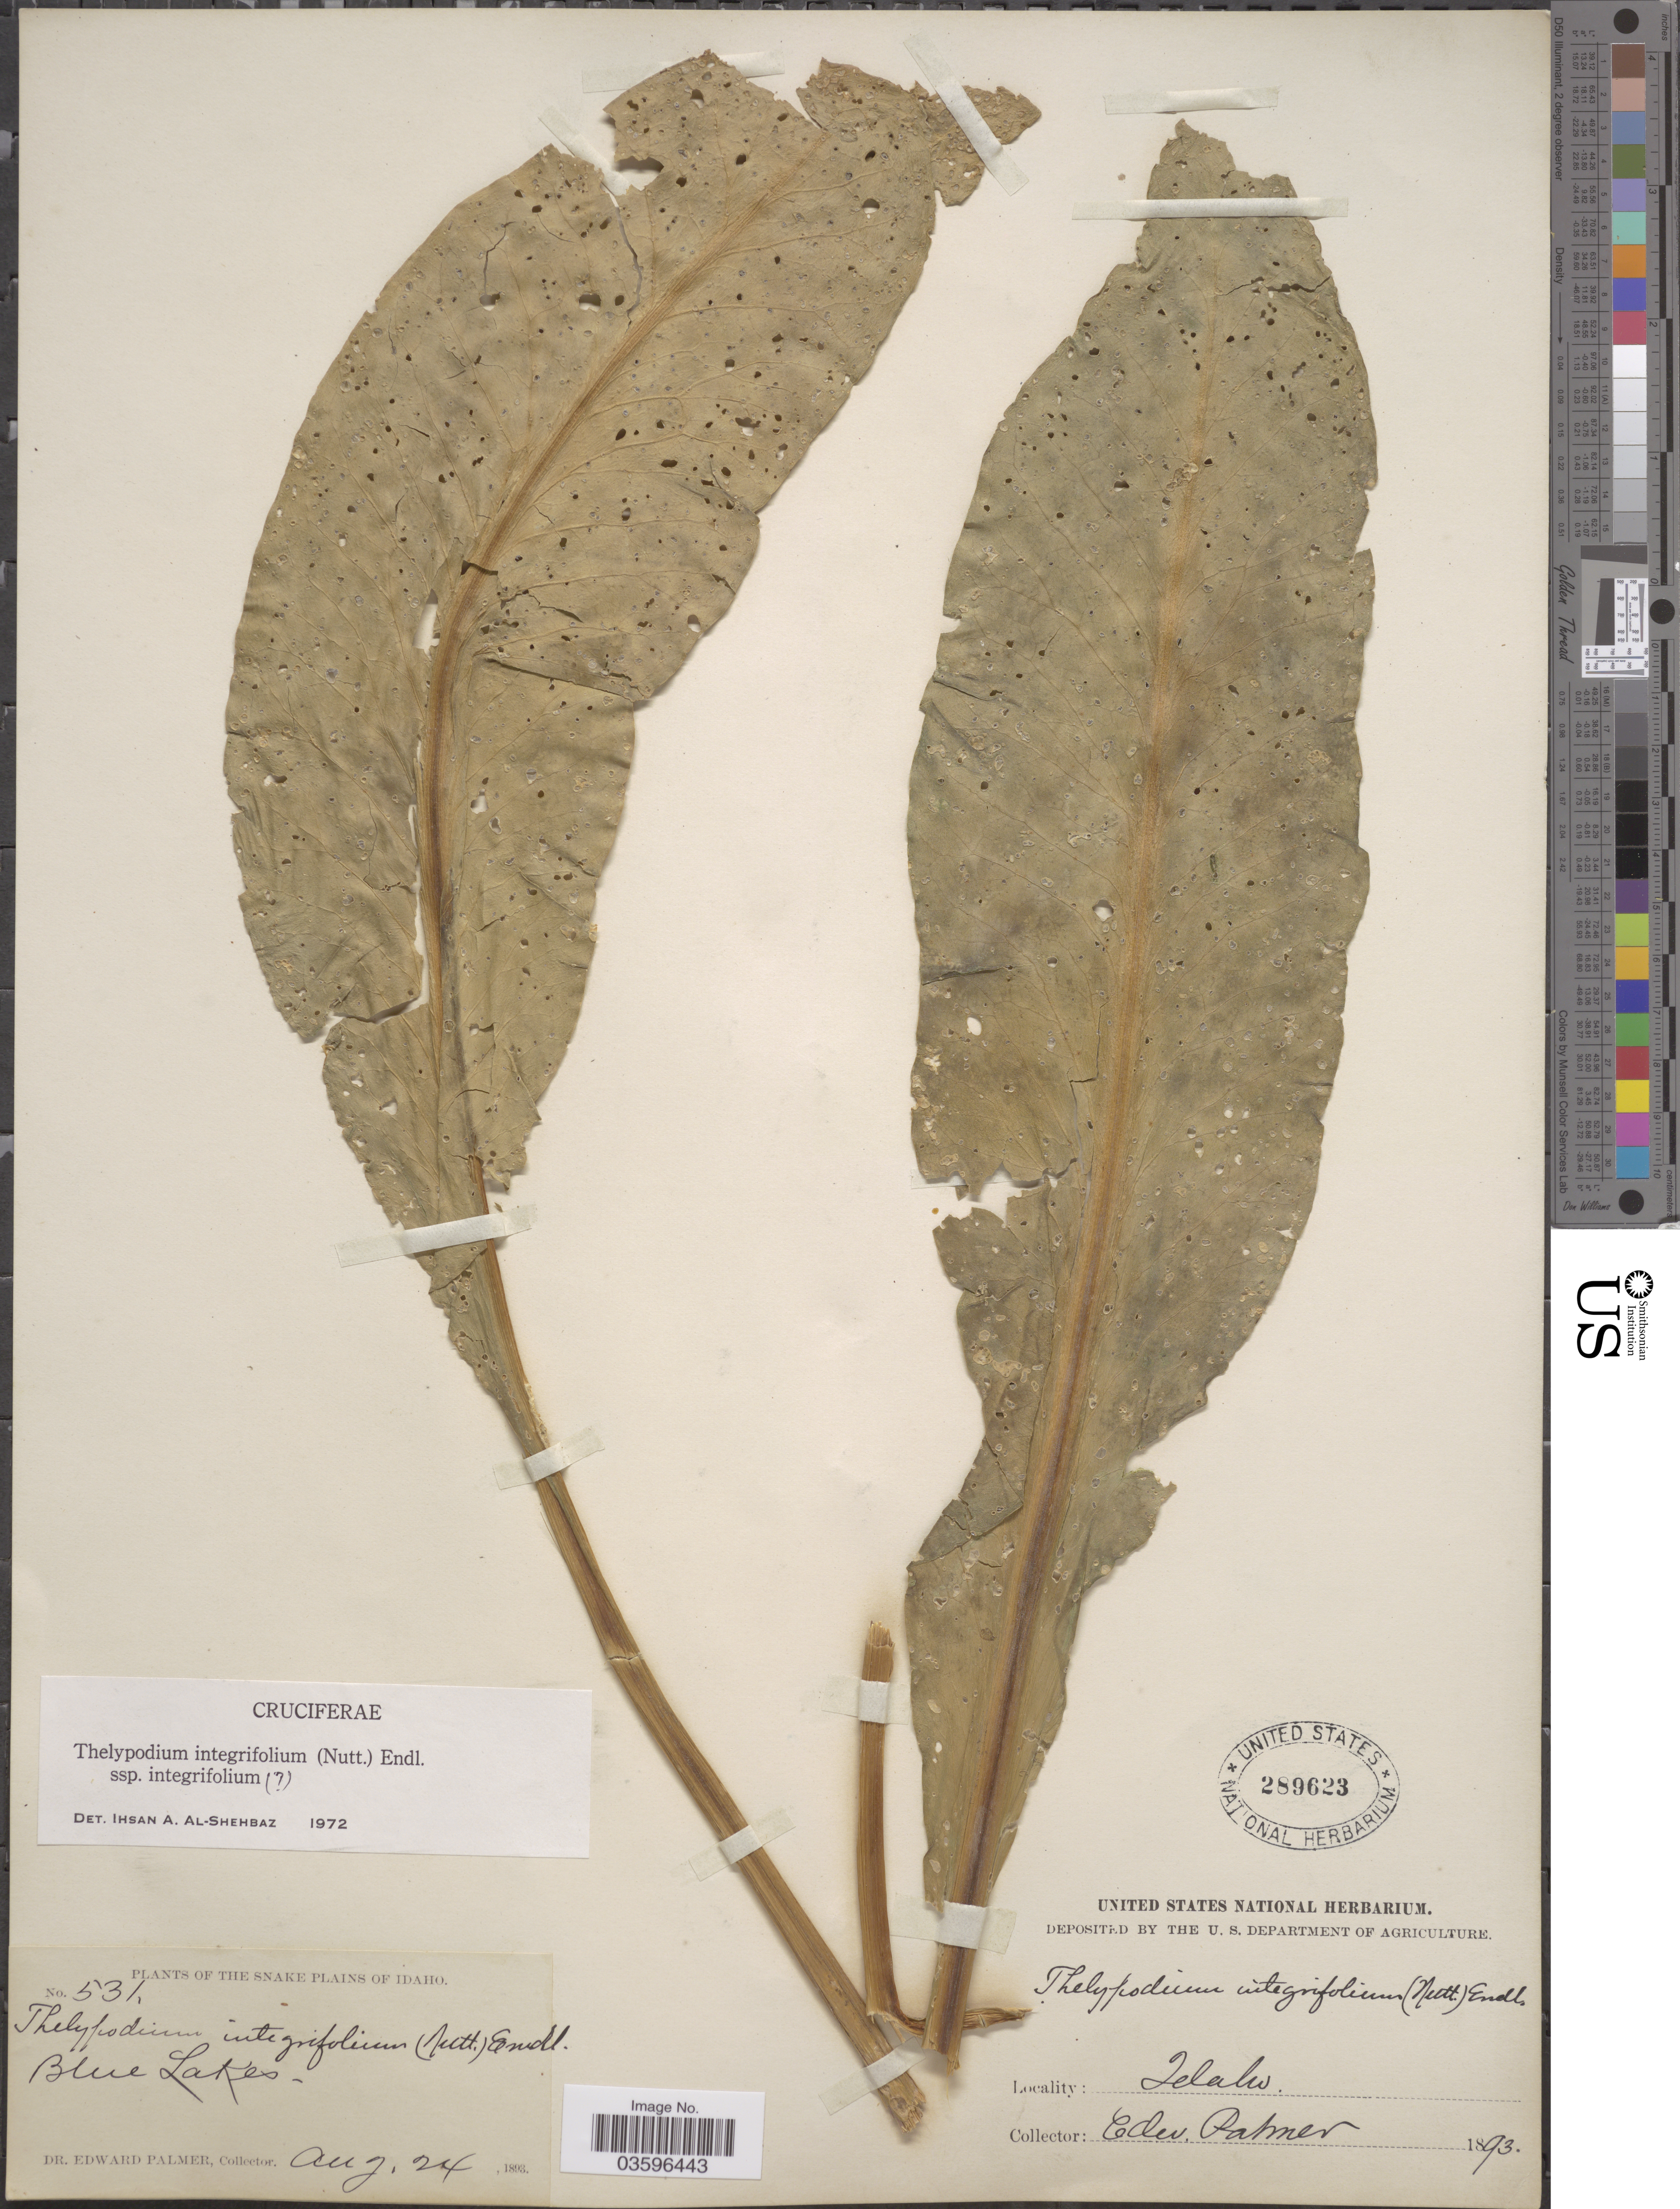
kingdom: Plantae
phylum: Tracheophyta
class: Magnoliopsida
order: Brassicales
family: Brassicaceae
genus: Thelypodium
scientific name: Thelypodium integrifolium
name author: (Nutt.) Endl.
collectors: E. Palmer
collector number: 531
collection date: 1893-08-24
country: United States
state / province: Idaho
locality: The Snake Plains of Idaho. Blue Lakes.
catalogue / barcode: US 289623